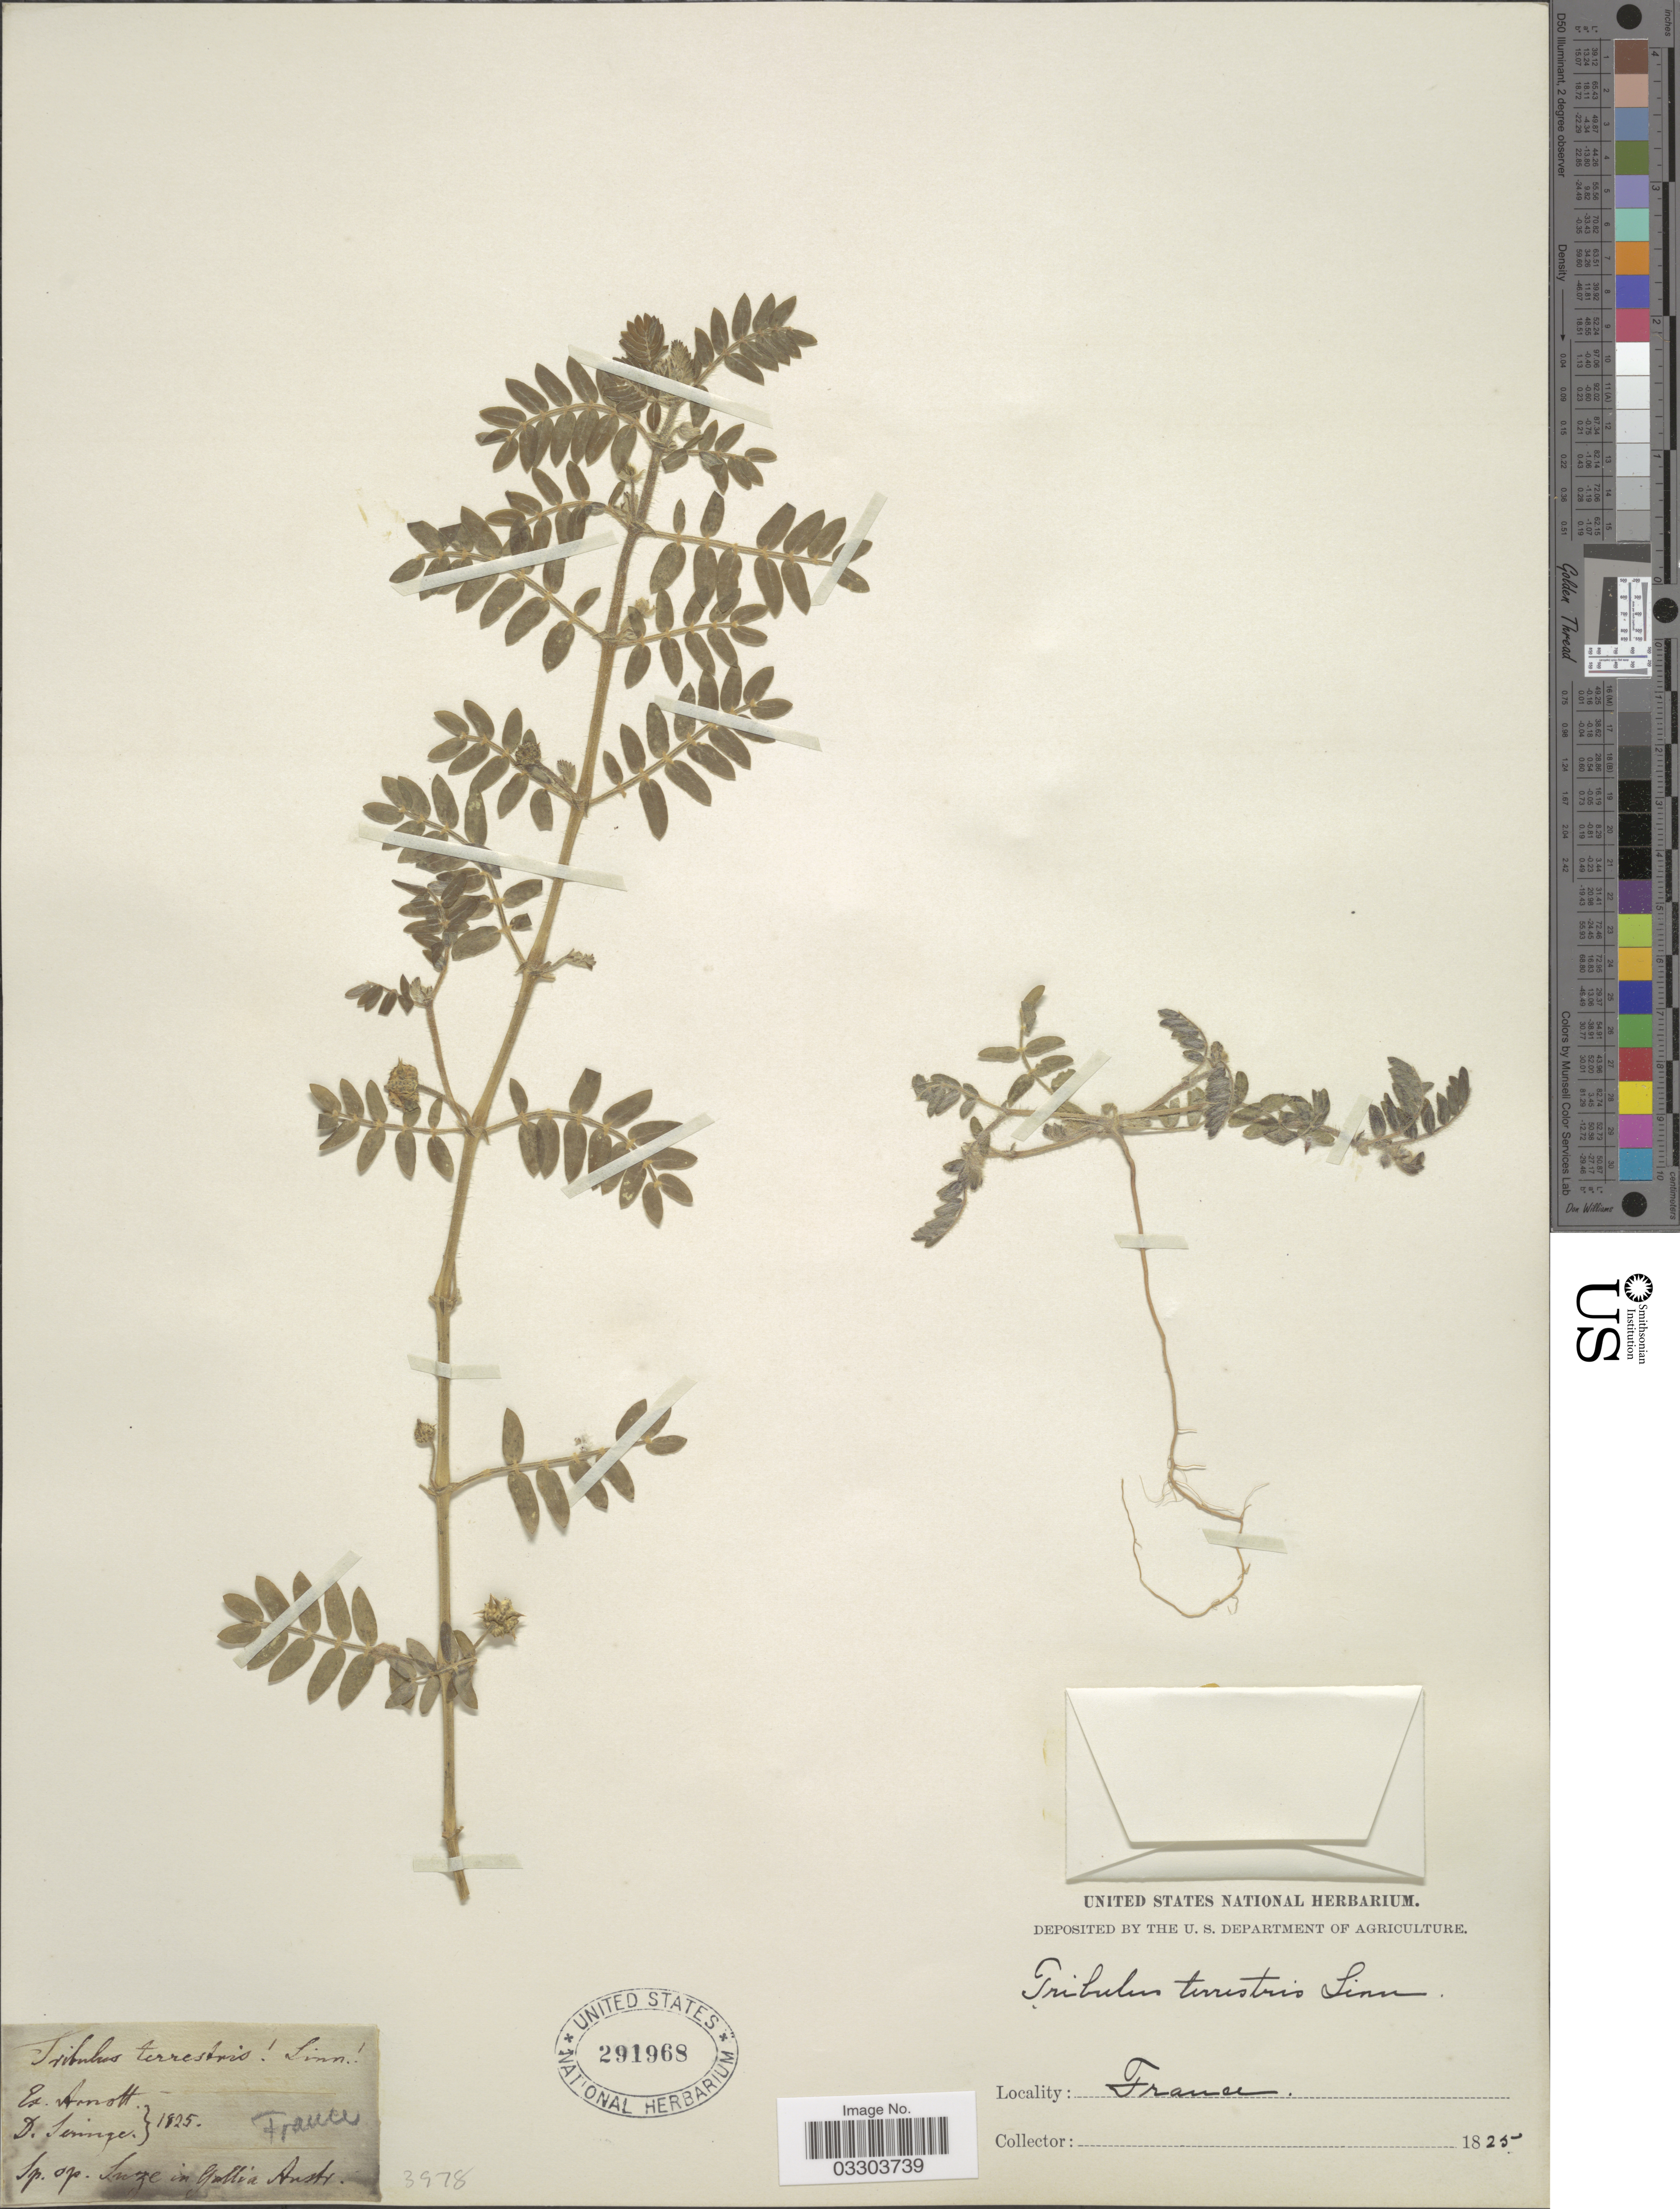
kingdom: Plantae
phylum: Tracheophyta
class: Magnoliopsida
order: Zygophyllales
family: Zygophyllaceae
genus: Tribulus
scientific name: Tribulus terrestris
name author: L.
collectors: Arnott & D. Seringe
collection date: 1825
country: France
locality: Sp. op. Luze in Gallia Austr.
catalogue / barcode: US 191968